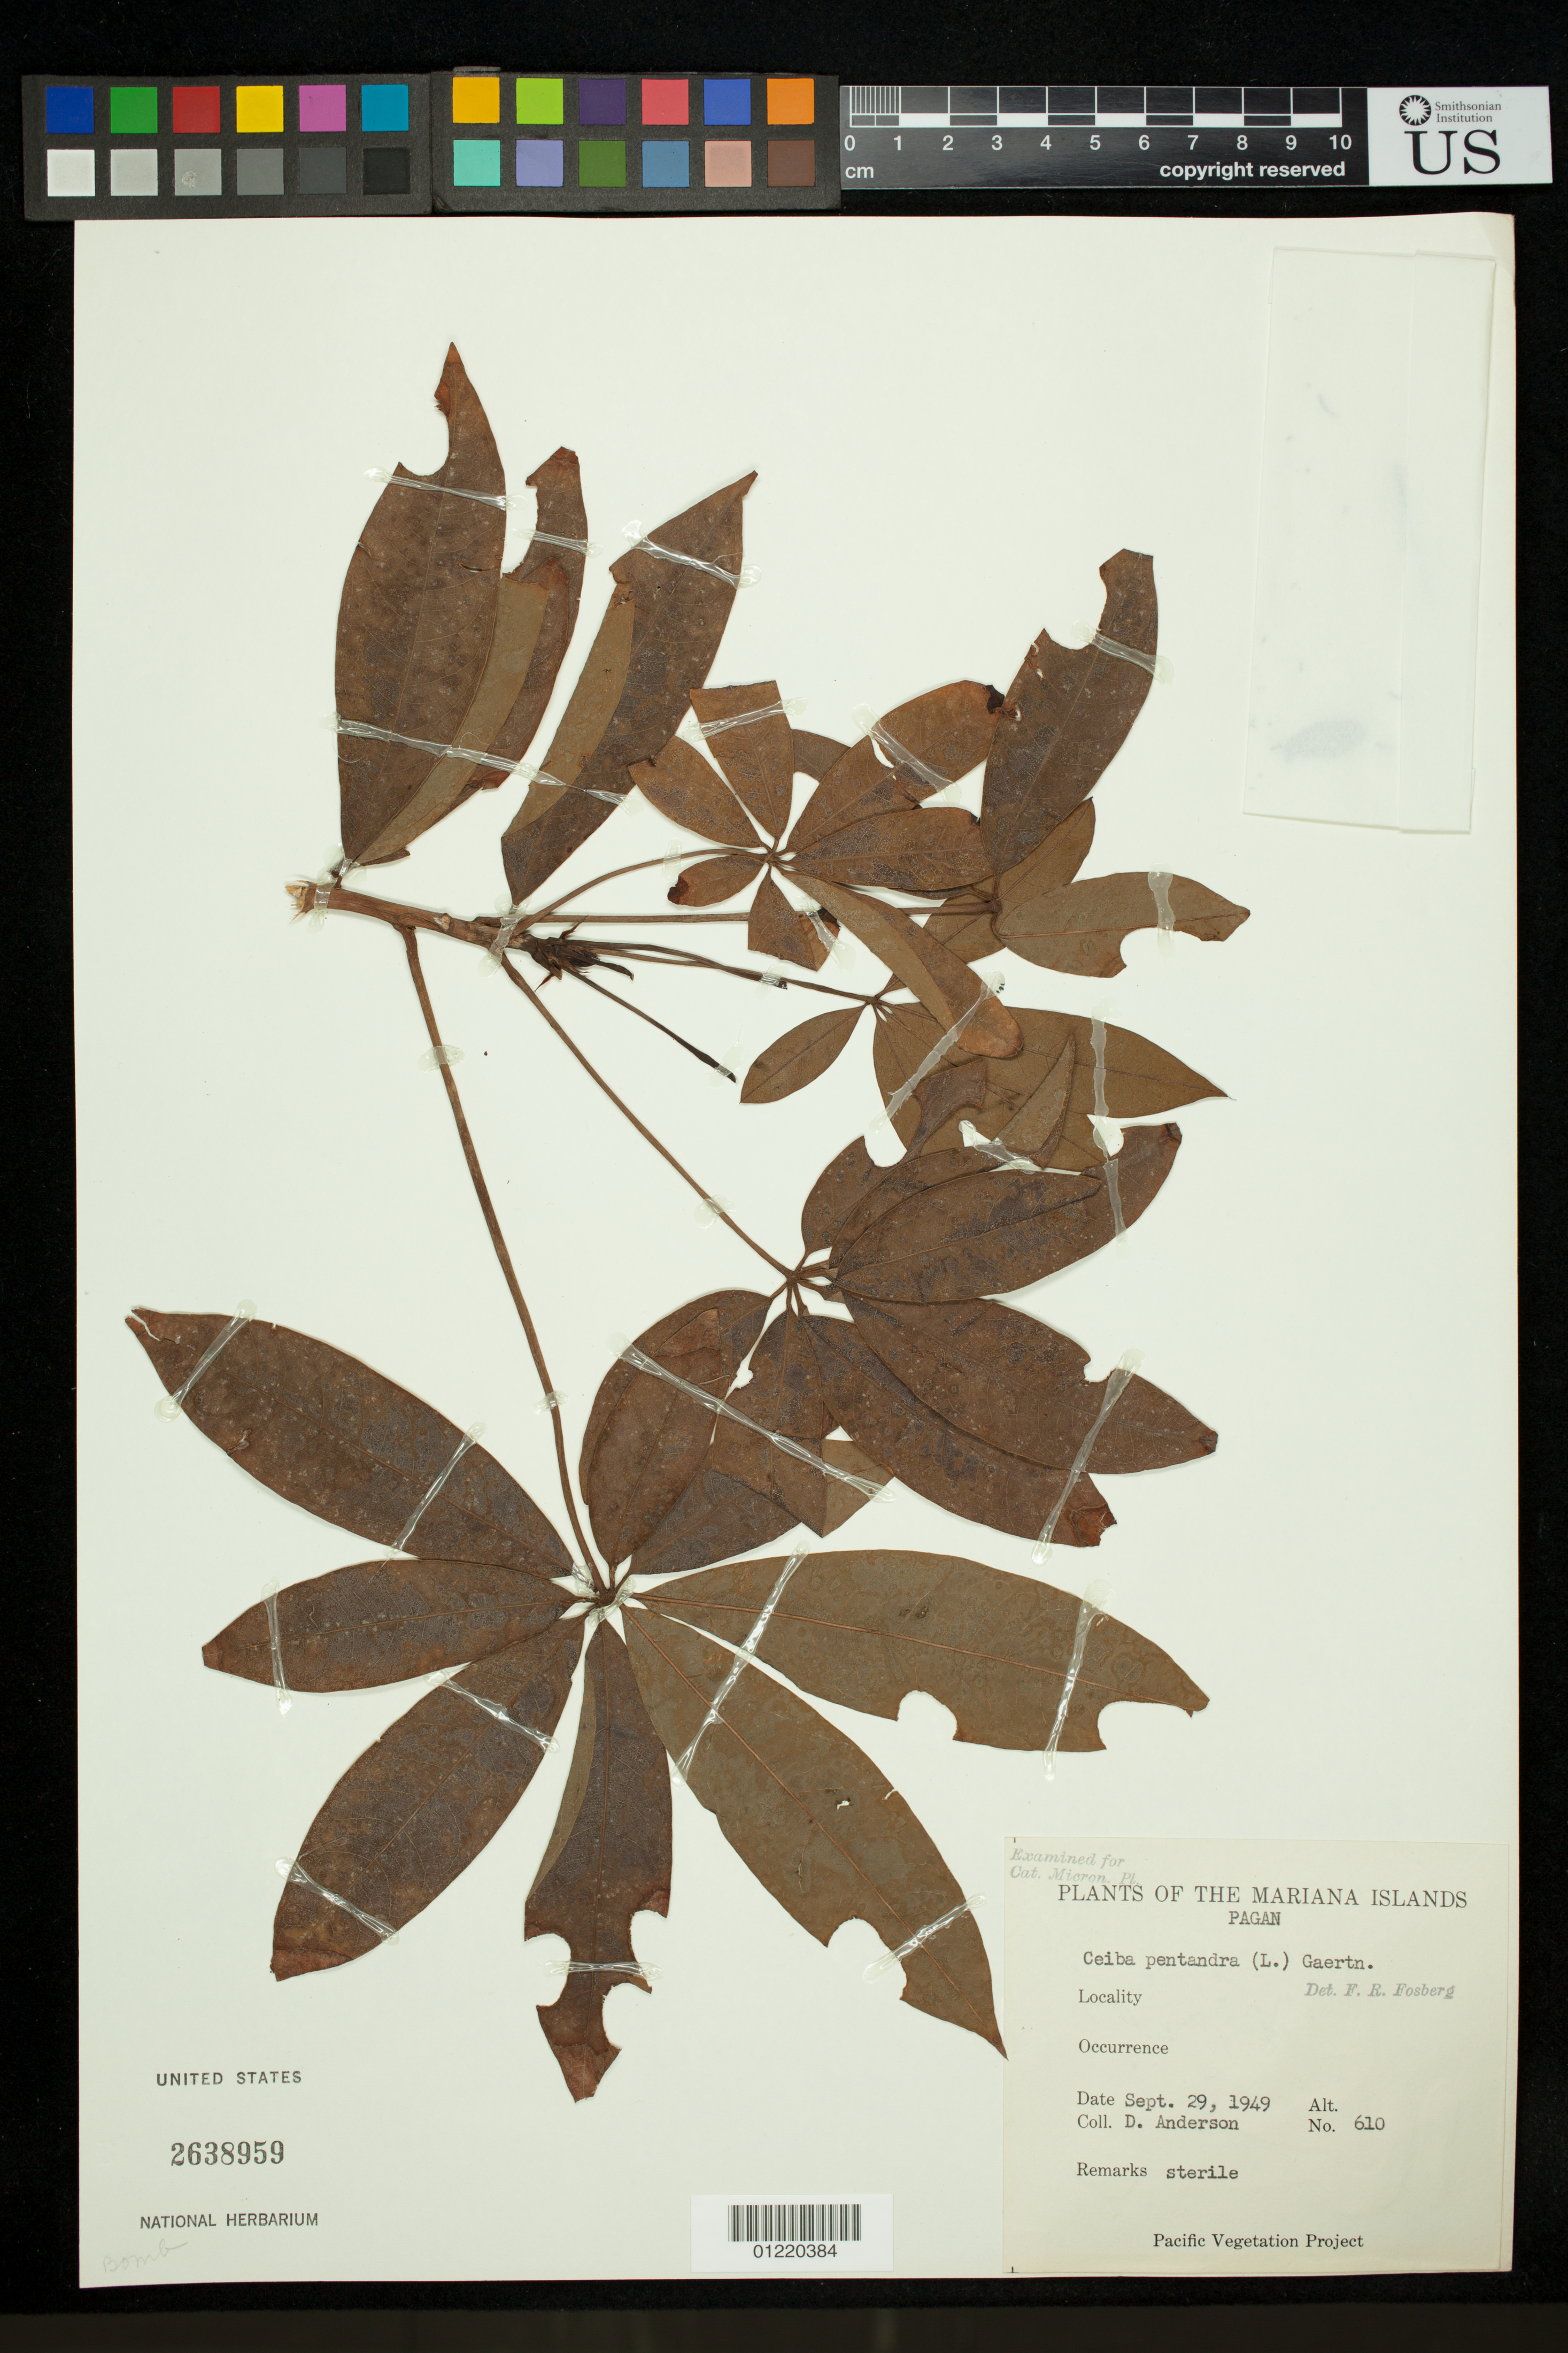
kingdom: Plantae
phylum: Tracheophyta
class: Magnoliopsida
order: Malvales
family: Malvaceae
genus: Ceiba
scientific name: Ceiba pentandra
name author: (L.) Gaertn.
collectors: D. Anderson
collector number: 610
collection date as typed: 29 Sep 1949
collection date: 1949-09-29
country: Northern Mariana Islands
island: Pagan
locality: near lagoon, S of marine camp, Pagan, Mariana Islands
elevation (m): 10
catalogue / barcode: US 2638959